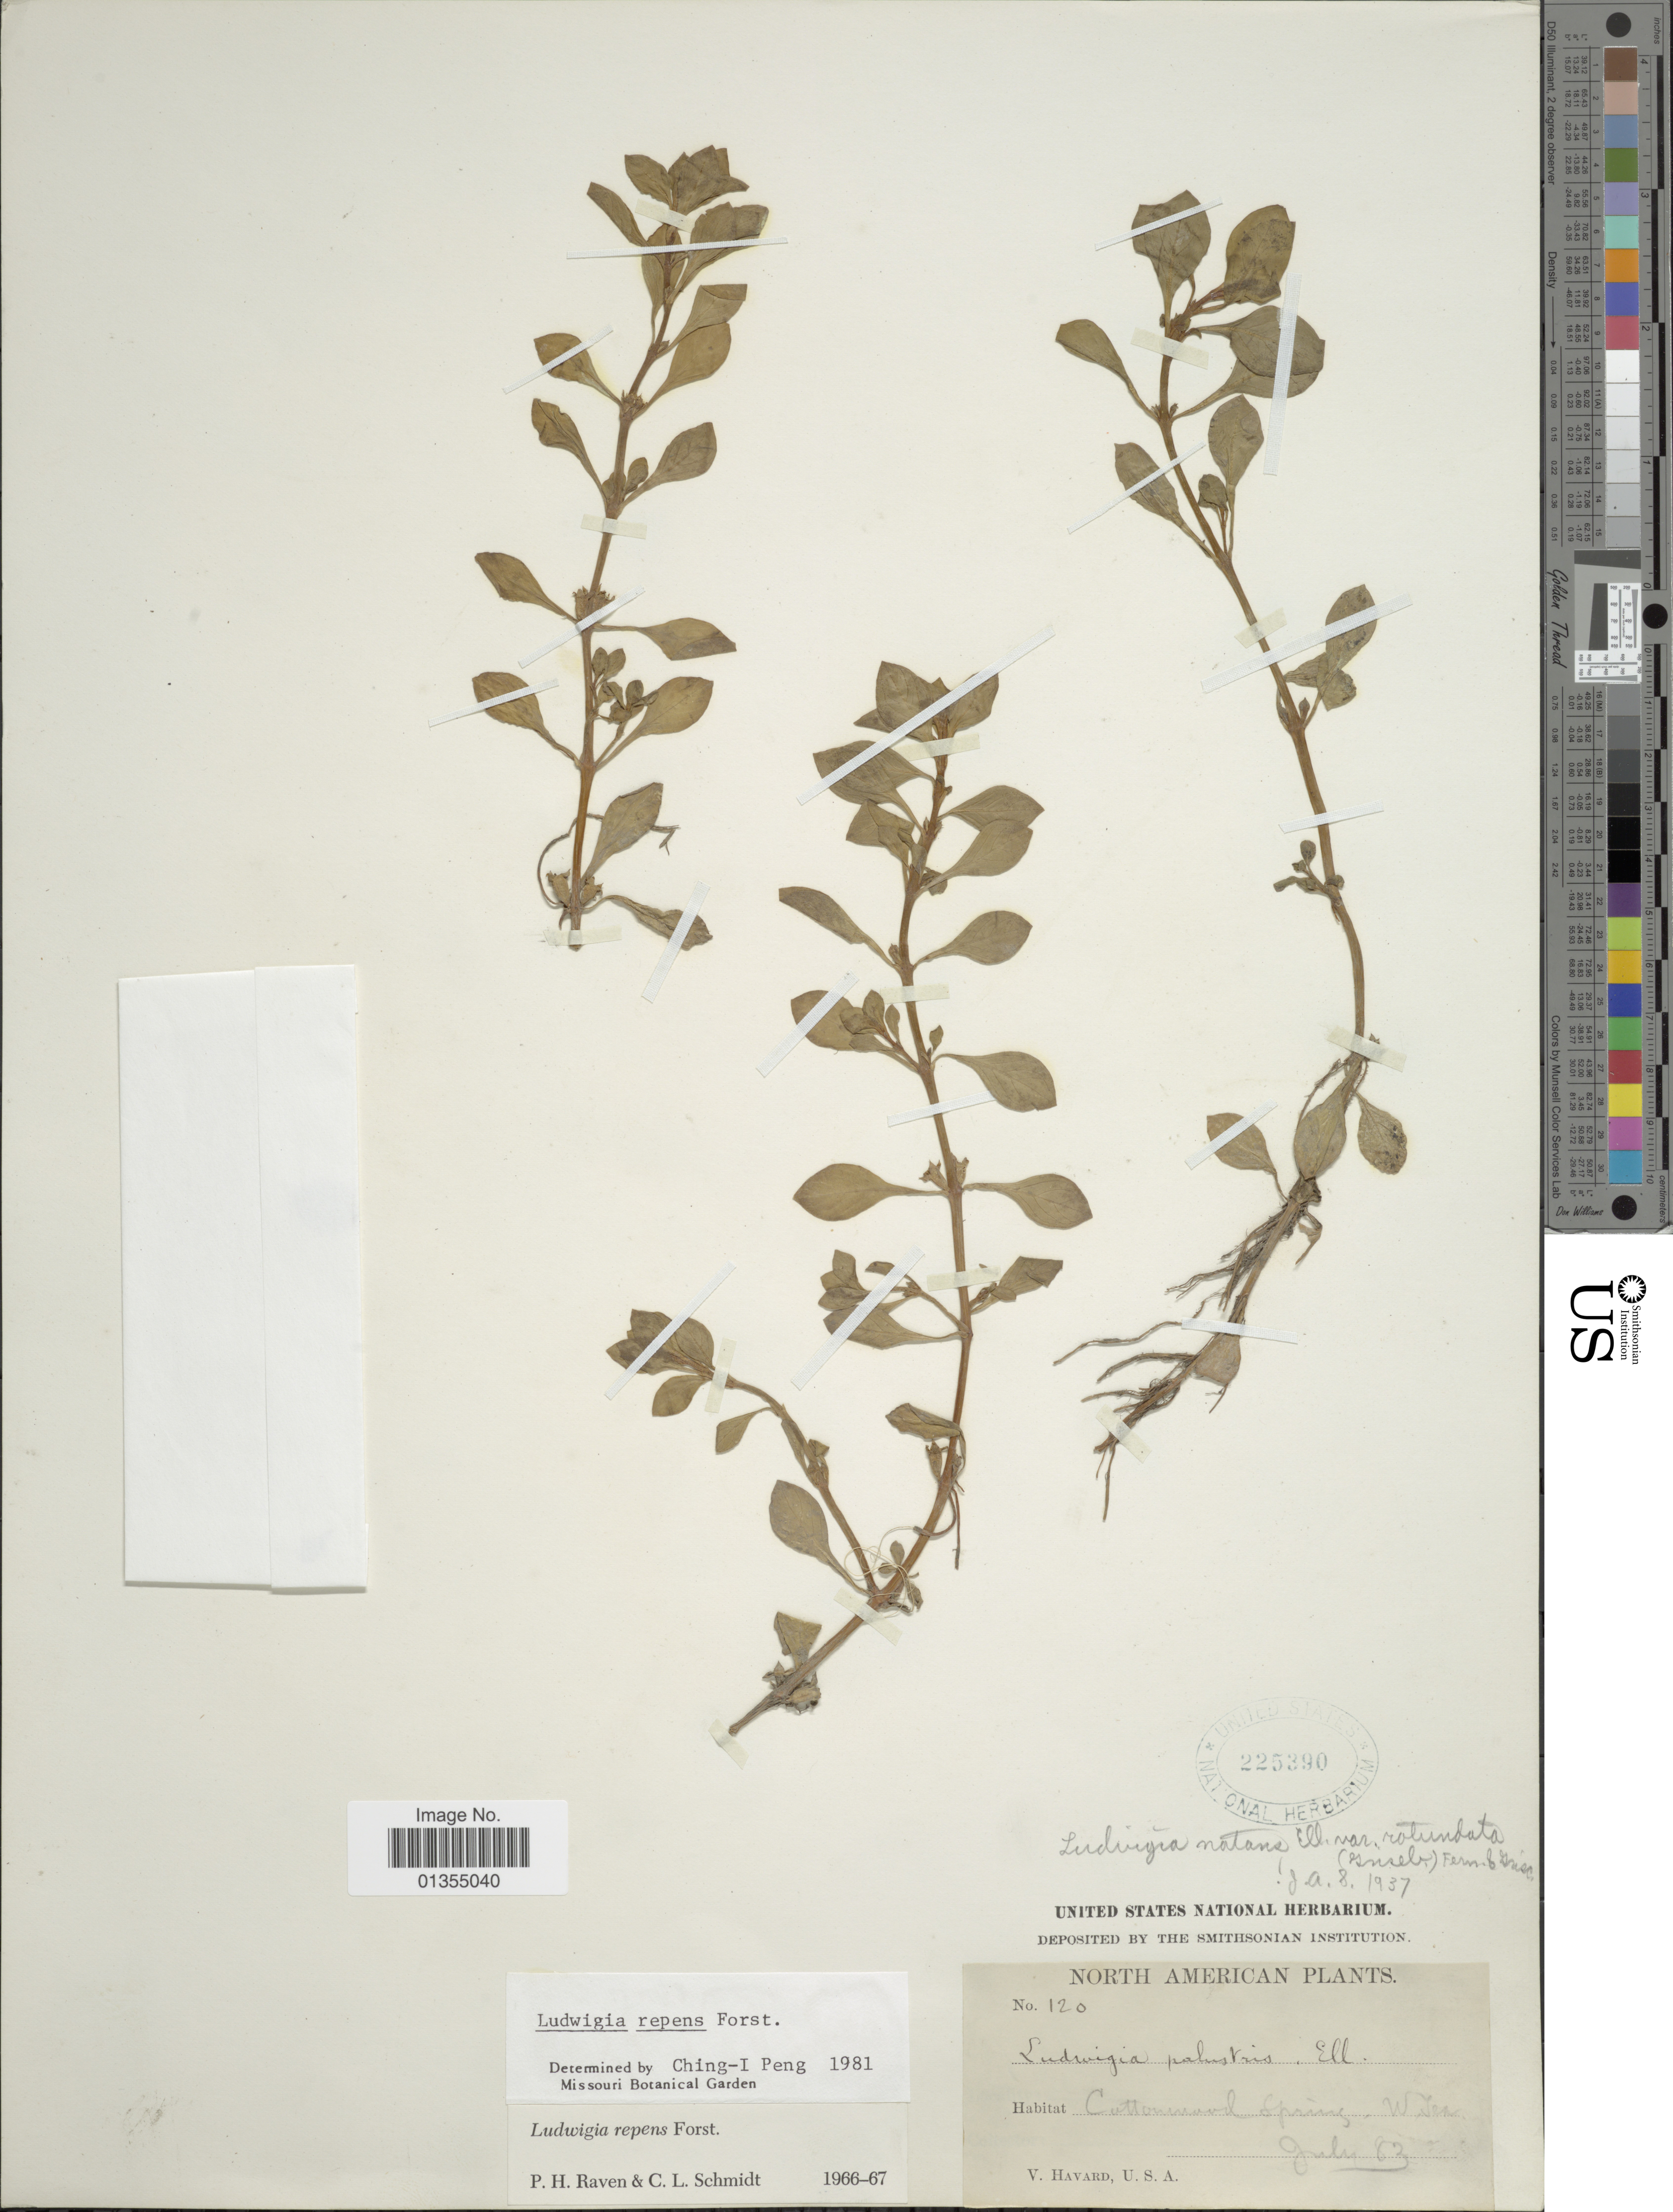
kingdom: Plantae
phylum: Tracheophyta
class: Magnoliopsida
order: Myrtales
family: Onagraceae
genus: Ludwigia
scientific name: Ludwigia repens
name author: J.R. Forst.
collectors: V. Havard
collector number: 120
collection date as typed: Transcribed d/m/y: /7/83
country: United States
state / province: Texas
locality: North America, Cottonwood Spring, W. Tex.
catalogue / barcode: US 225390